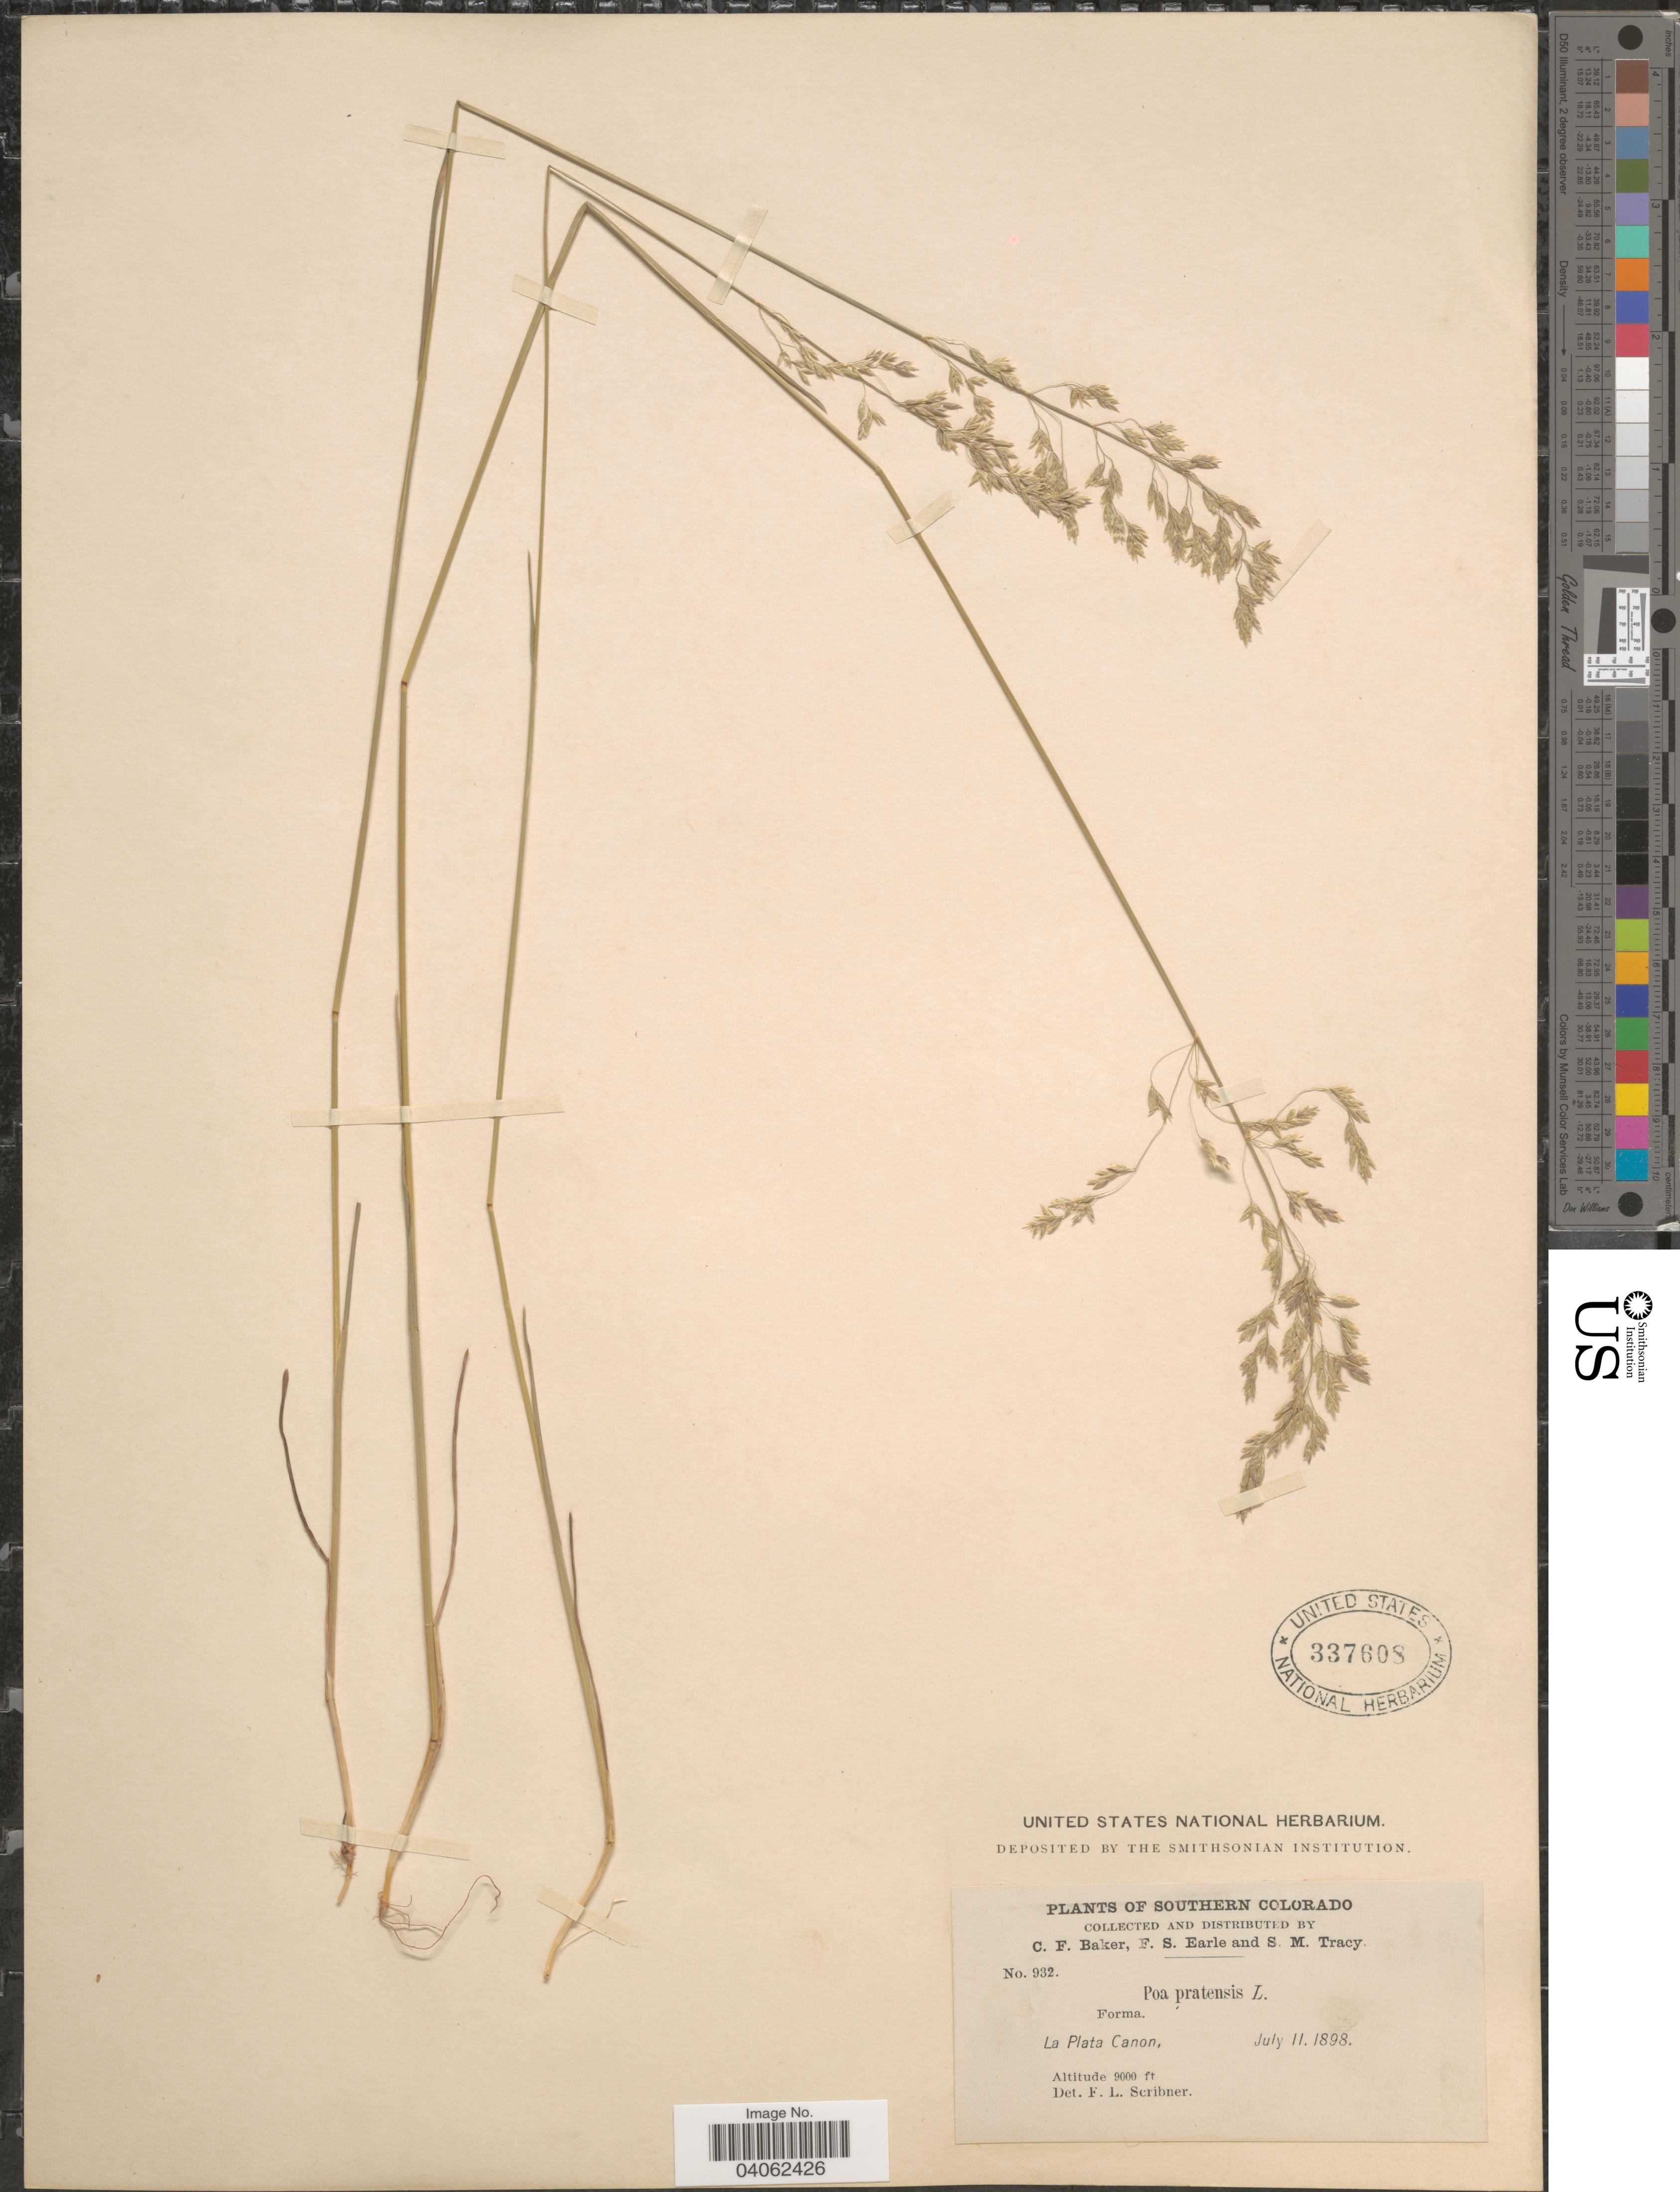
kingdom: Plantae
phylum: Tracheophyta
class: Liliopsida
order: Poales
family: Poaceae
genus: Poa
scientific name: Poa pratensis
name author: L.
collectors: C. F. Baker, F. S. Earle & S. M. Tracy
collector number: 932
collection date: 1898-07-11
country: United States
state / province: Colorado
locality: Southern Colorado. La Plata Canon.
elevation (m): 2743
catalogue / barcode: US 337608